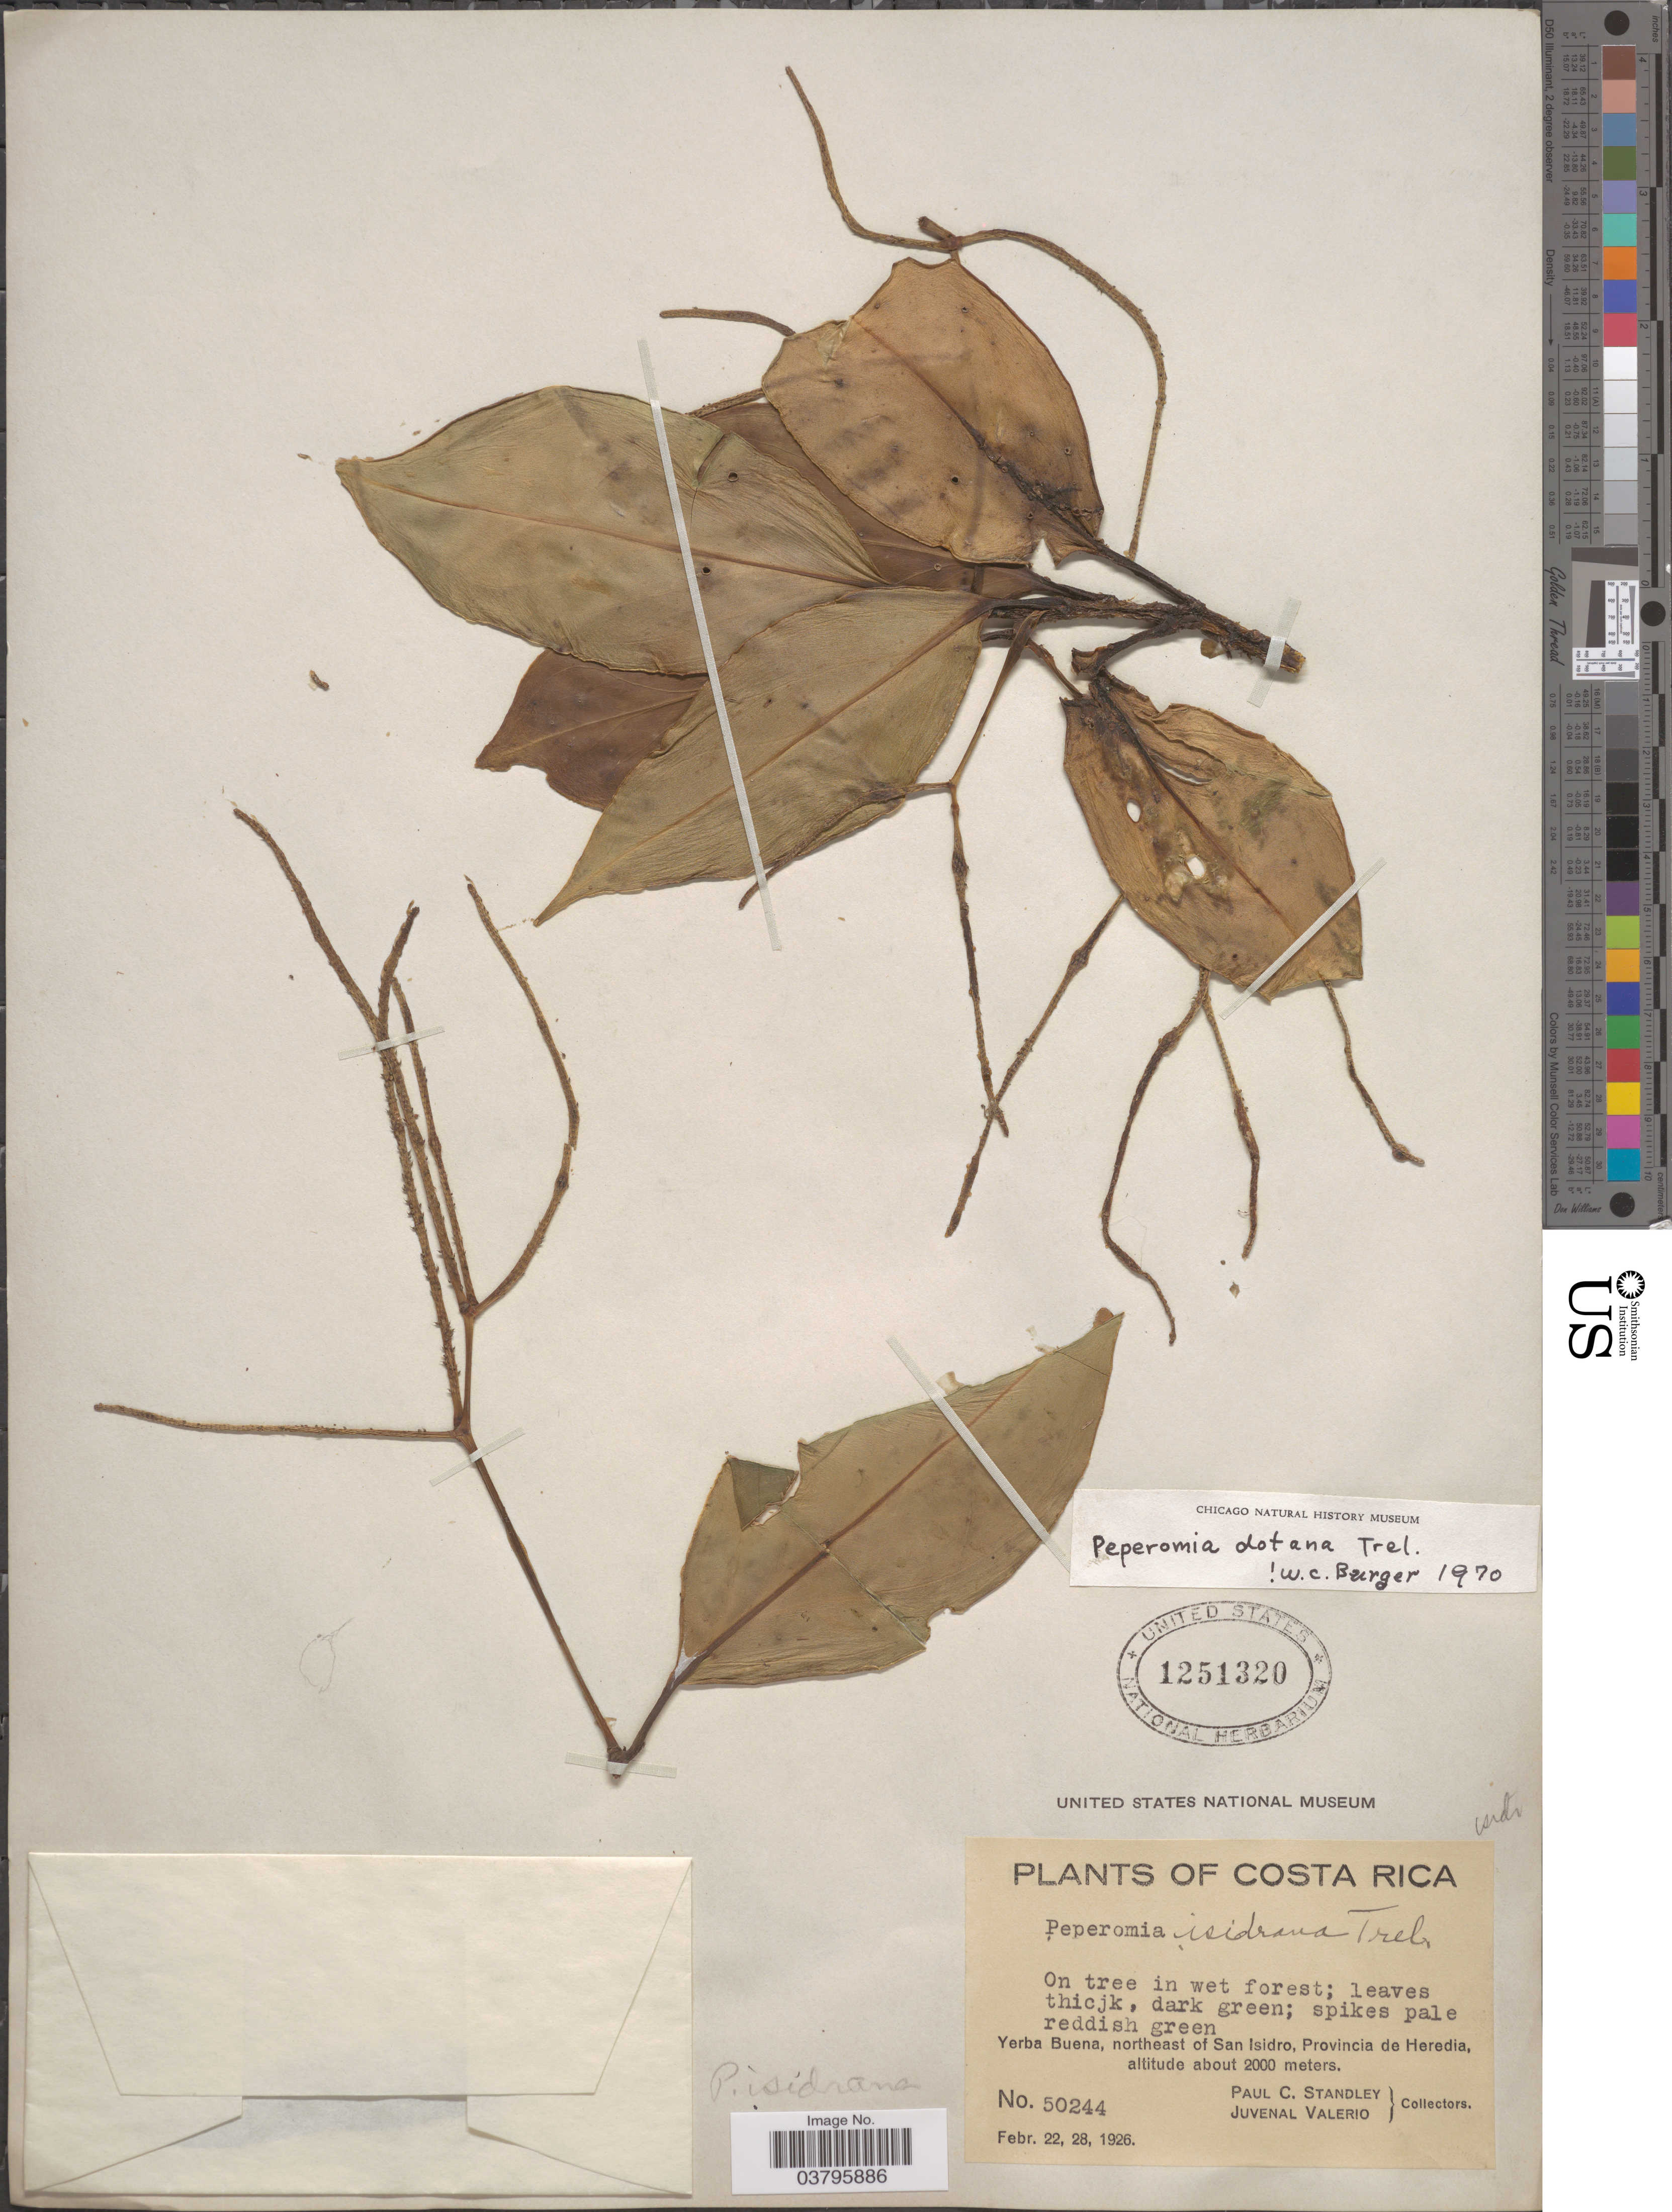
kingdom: Plantae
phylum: Tracheophyta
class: Magnoliopsida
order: Piperales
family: Piperaceae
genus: Peperomia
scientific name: Peperomia dotana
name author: Trel.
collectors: P. C. Standley & J. Valerio R.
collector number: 50244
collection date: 1926-02-22/1926-02-28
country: Costa Rica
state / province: Heredia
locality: Yerba Buena, northeast of San Isidro.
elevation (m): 2000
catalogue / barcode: US 1251320